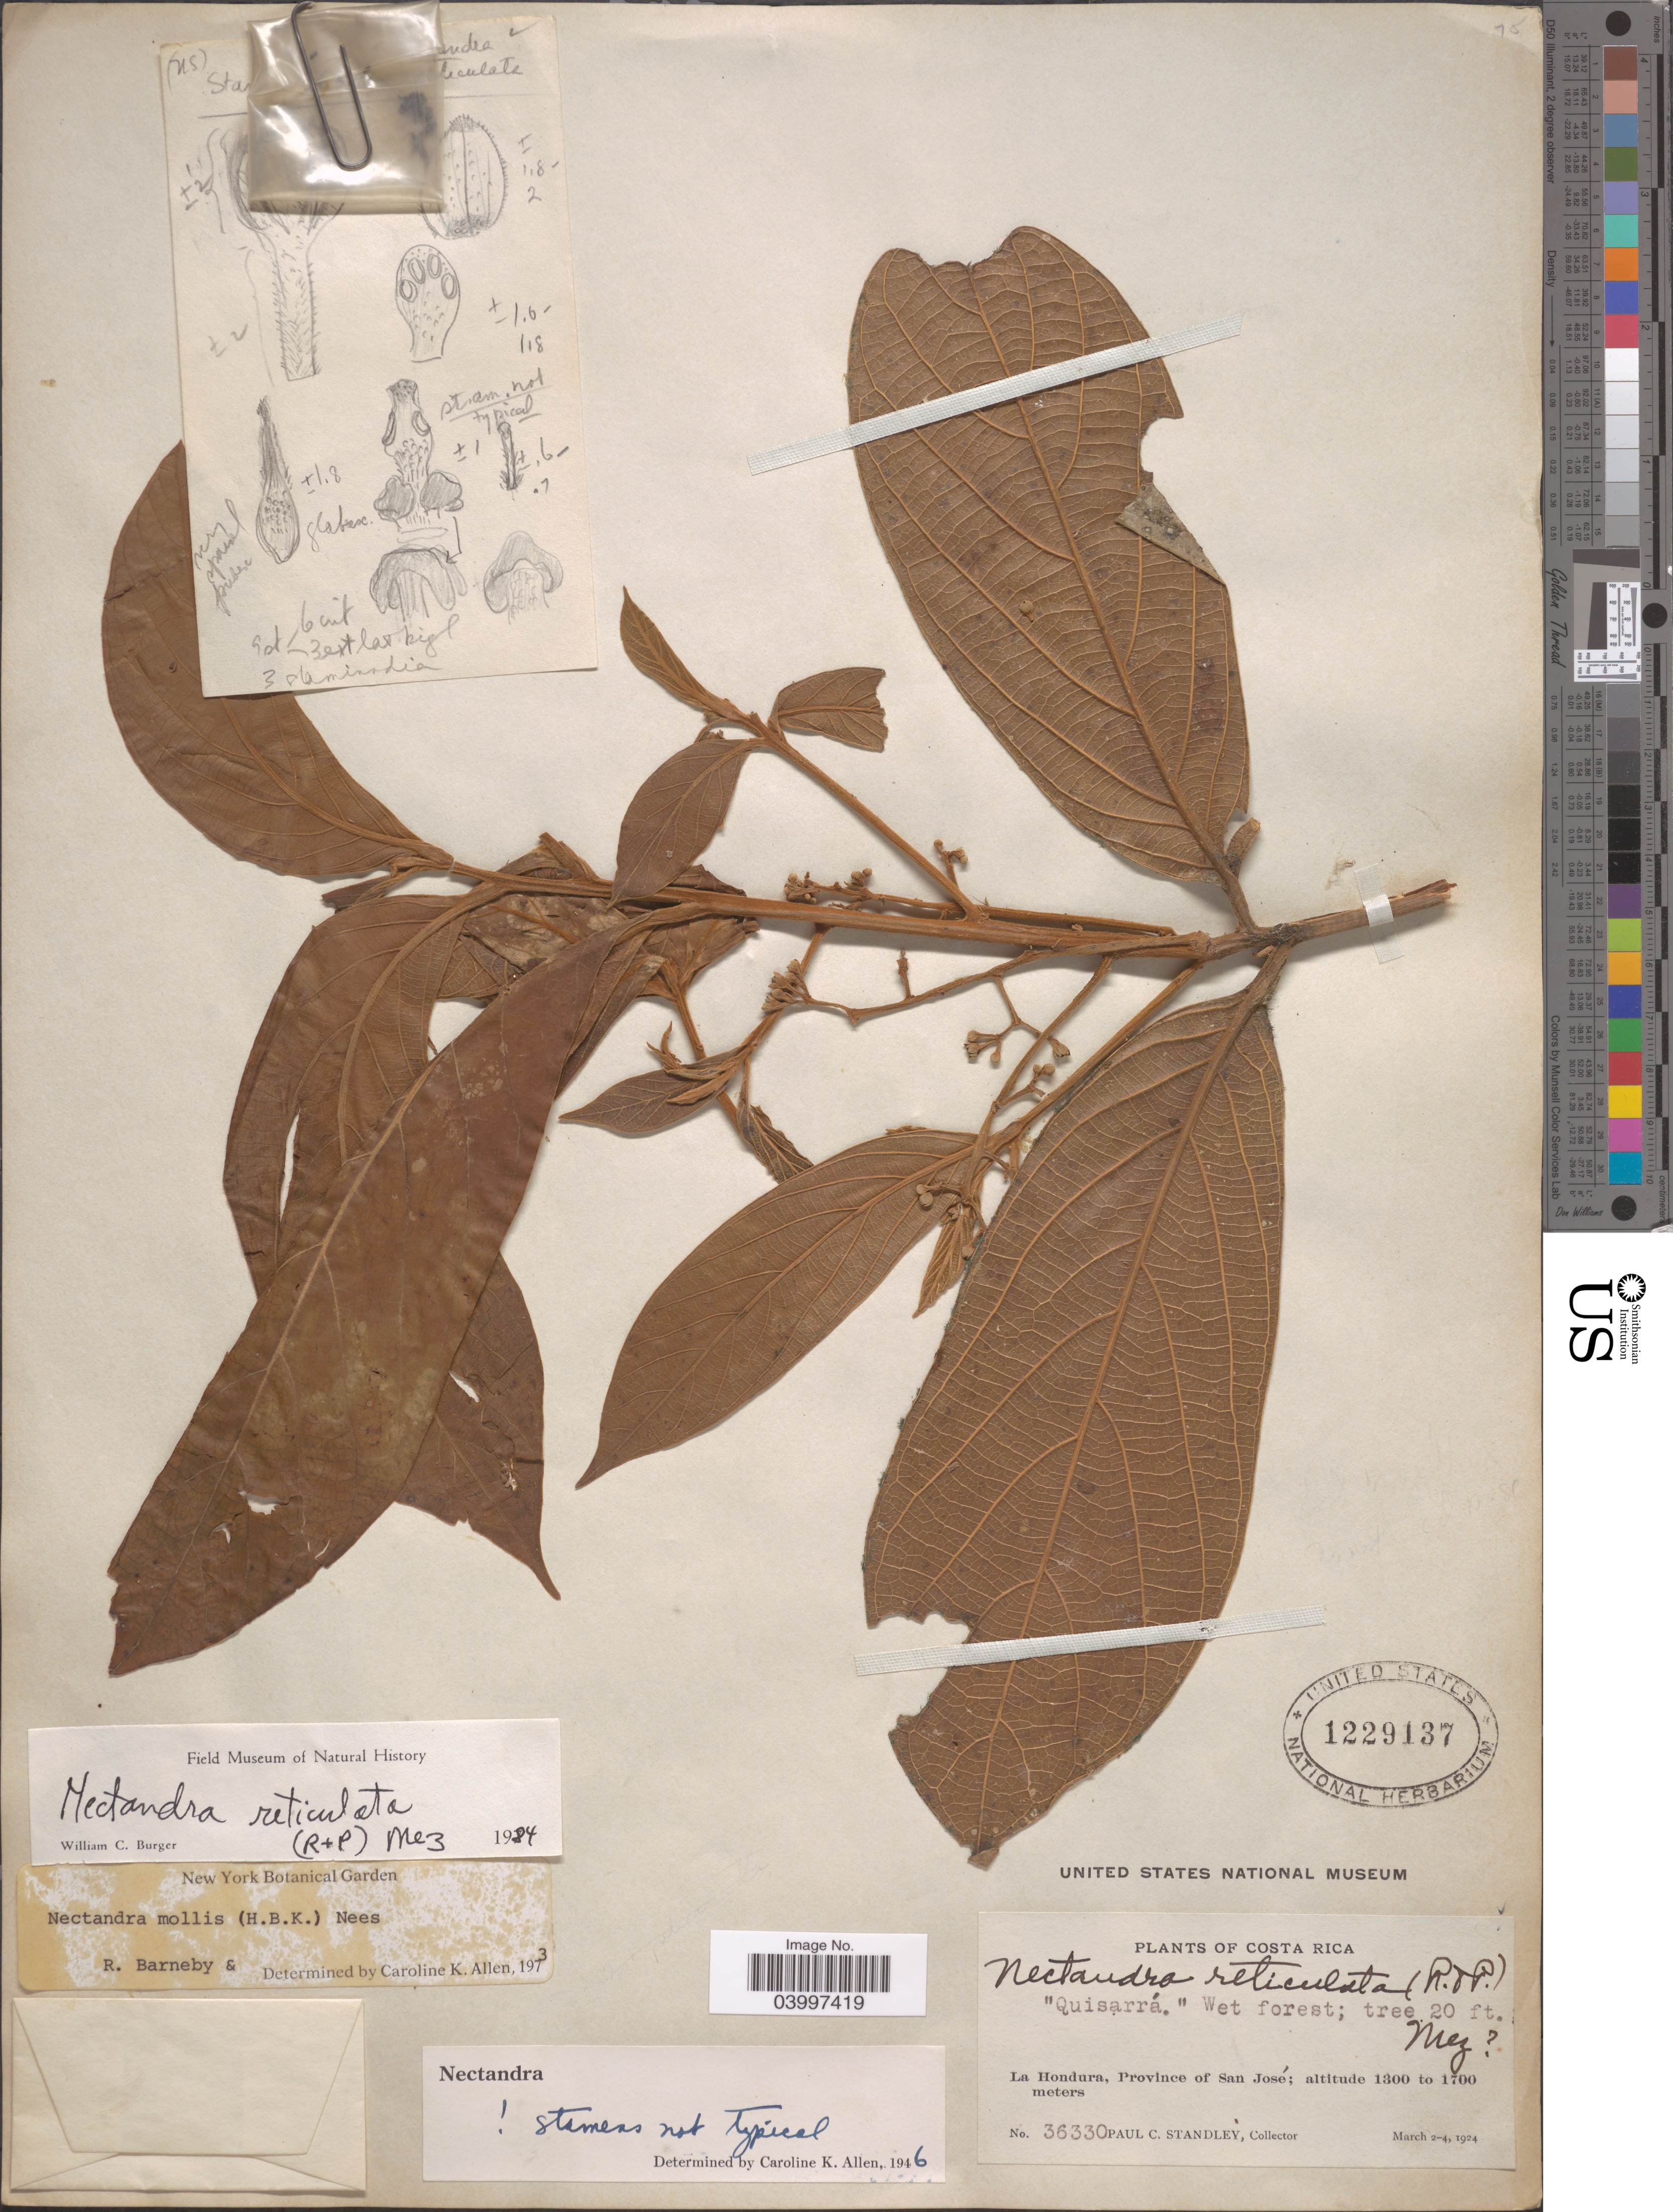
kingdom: Plantae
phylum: Tracheophyta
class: Magnoliopsida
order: Laurales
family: Lauraceae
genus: Nectandra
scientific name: Nectandra reticulata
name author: (Ruiz & Pav.) Mez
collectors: P. C. Standley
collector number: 36330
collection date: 1924-03-02/1924-03-04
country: Costa Rica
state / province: San José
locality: La Hondura.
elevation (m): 1300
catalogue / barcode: US 1229137